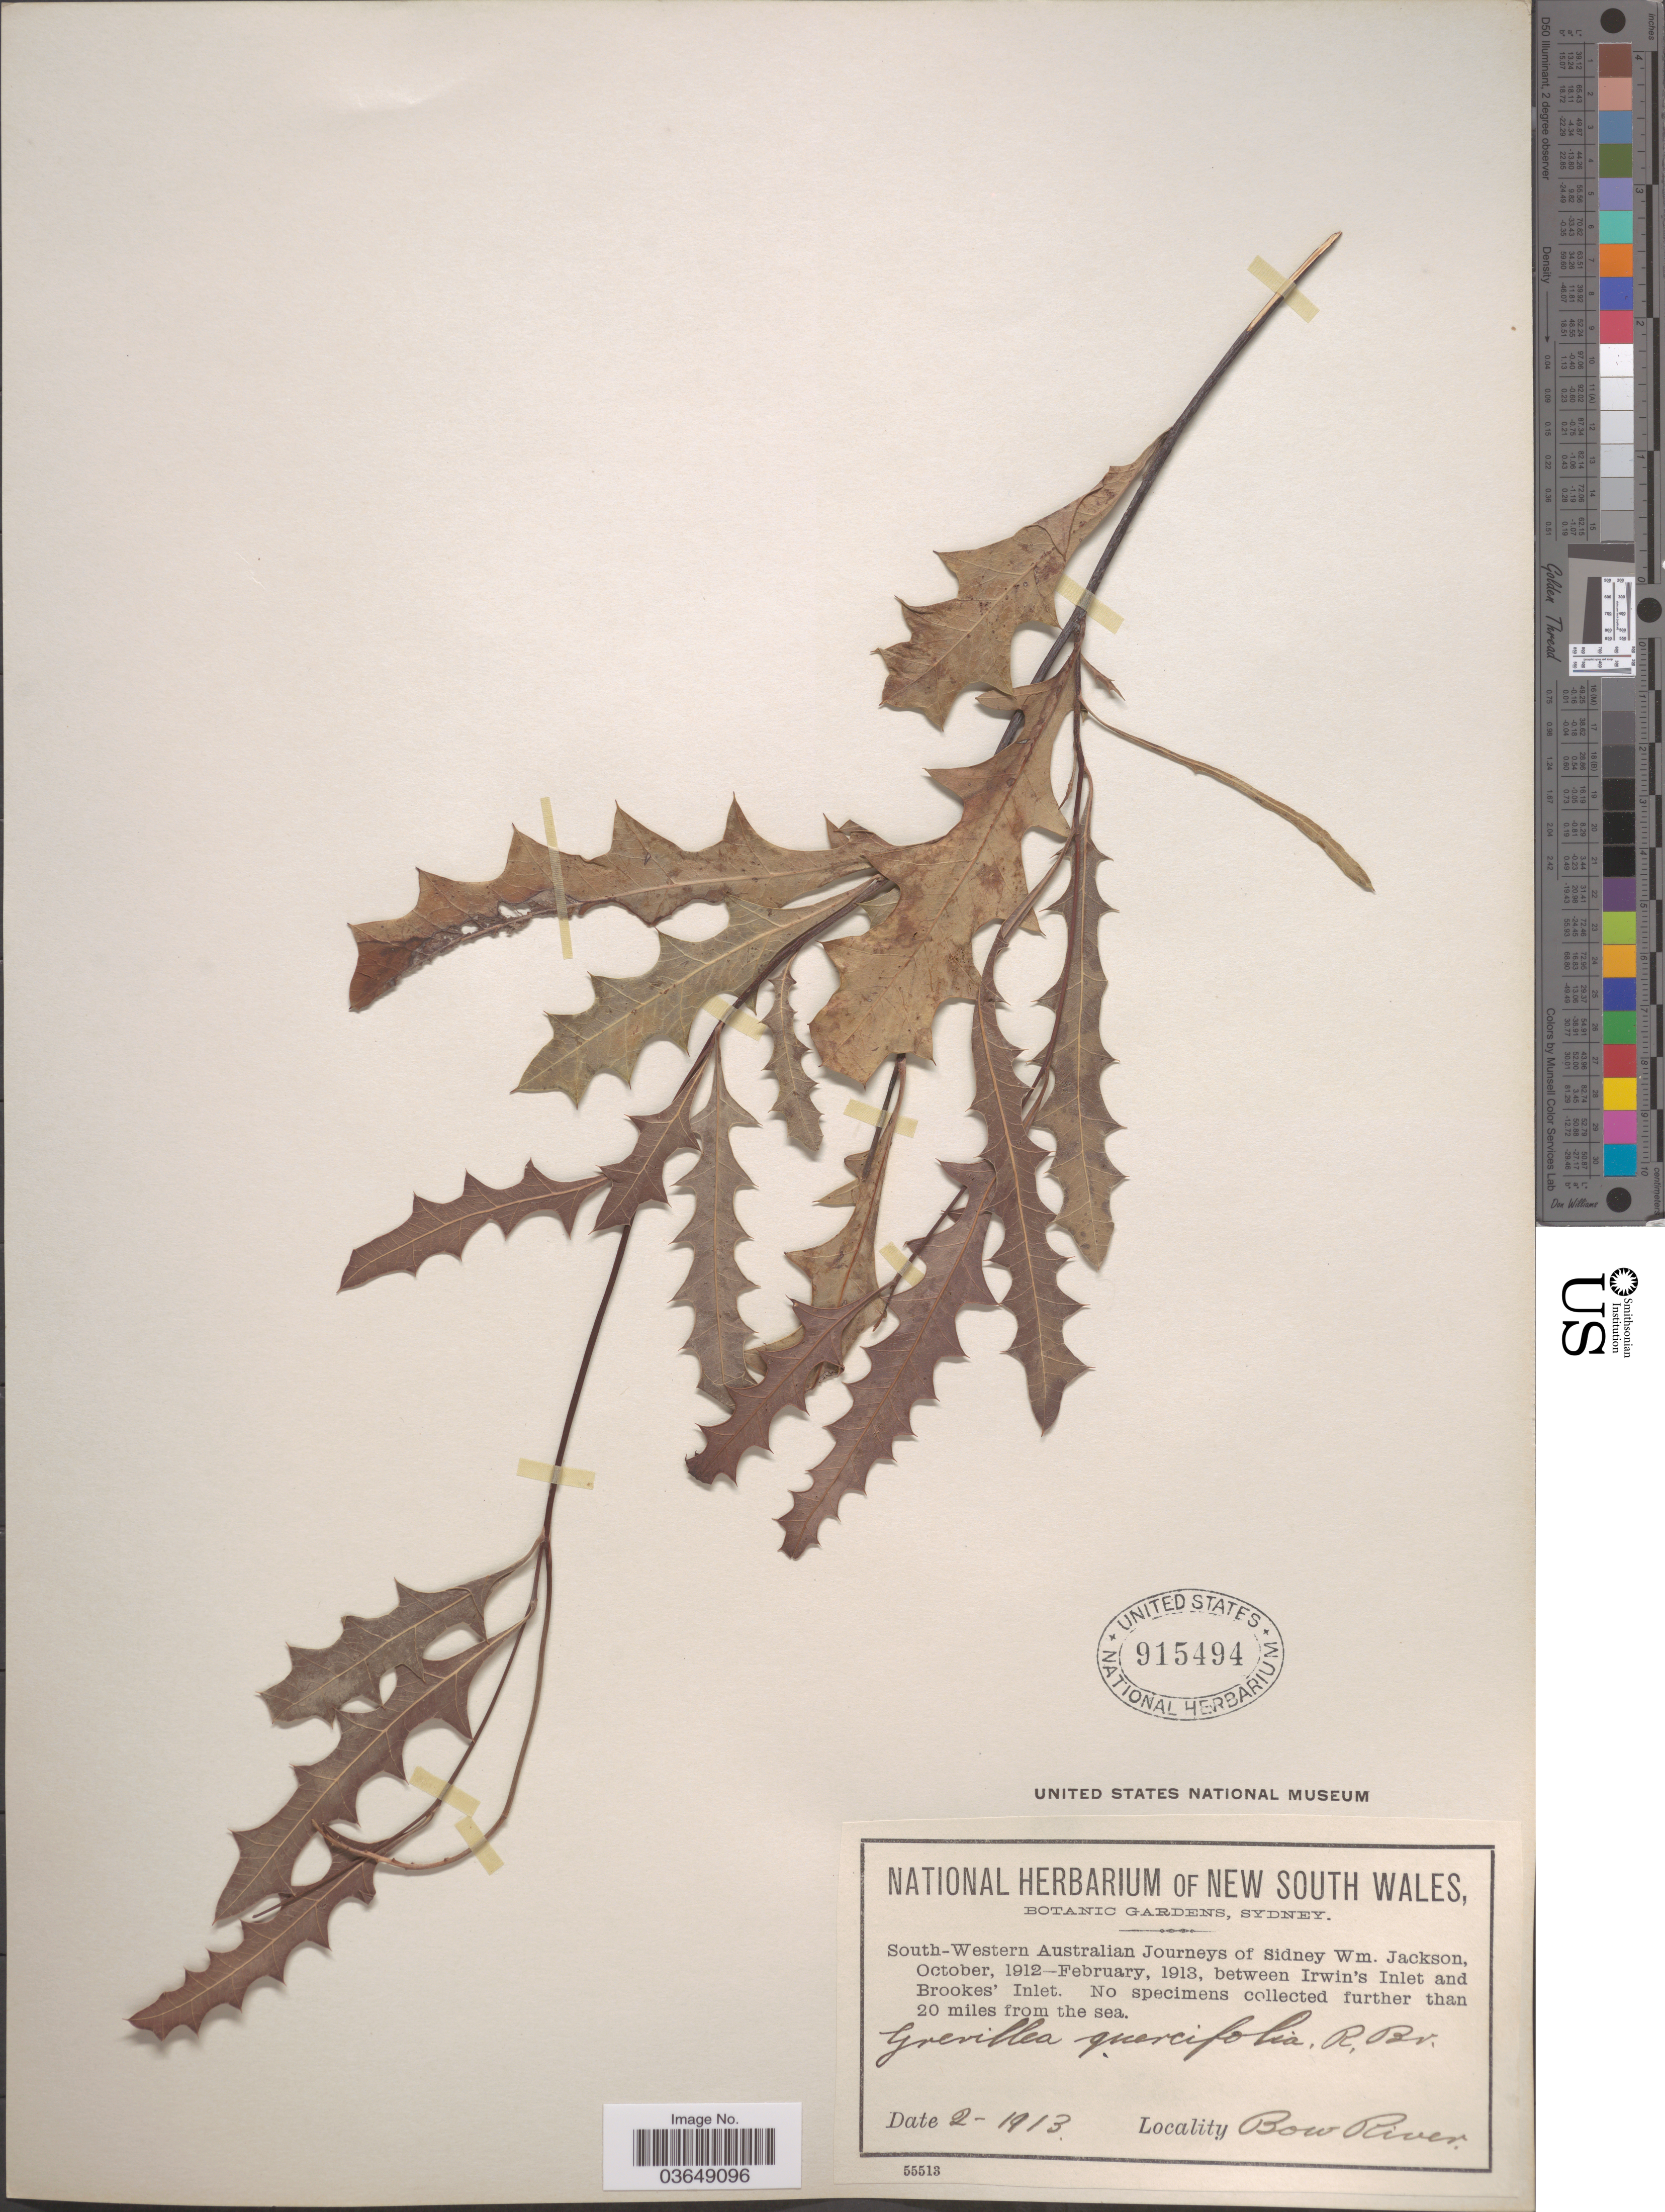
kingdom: Plantae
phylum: Tracheophyta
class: Magnoliopsida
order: Proteales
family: Proteaceae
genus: Grevillea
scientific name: Grevillea quercifolia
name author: R. Br.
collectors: Jackson, S. W.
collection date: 1913-02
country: Australia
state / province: Western Australia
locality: South-Western Australia. Between Irwin's Inlet and Brookes' Inlet. No specimens collected further than 20 miles from the sea. [unsure placement] Bow River.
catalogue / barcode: US 915494